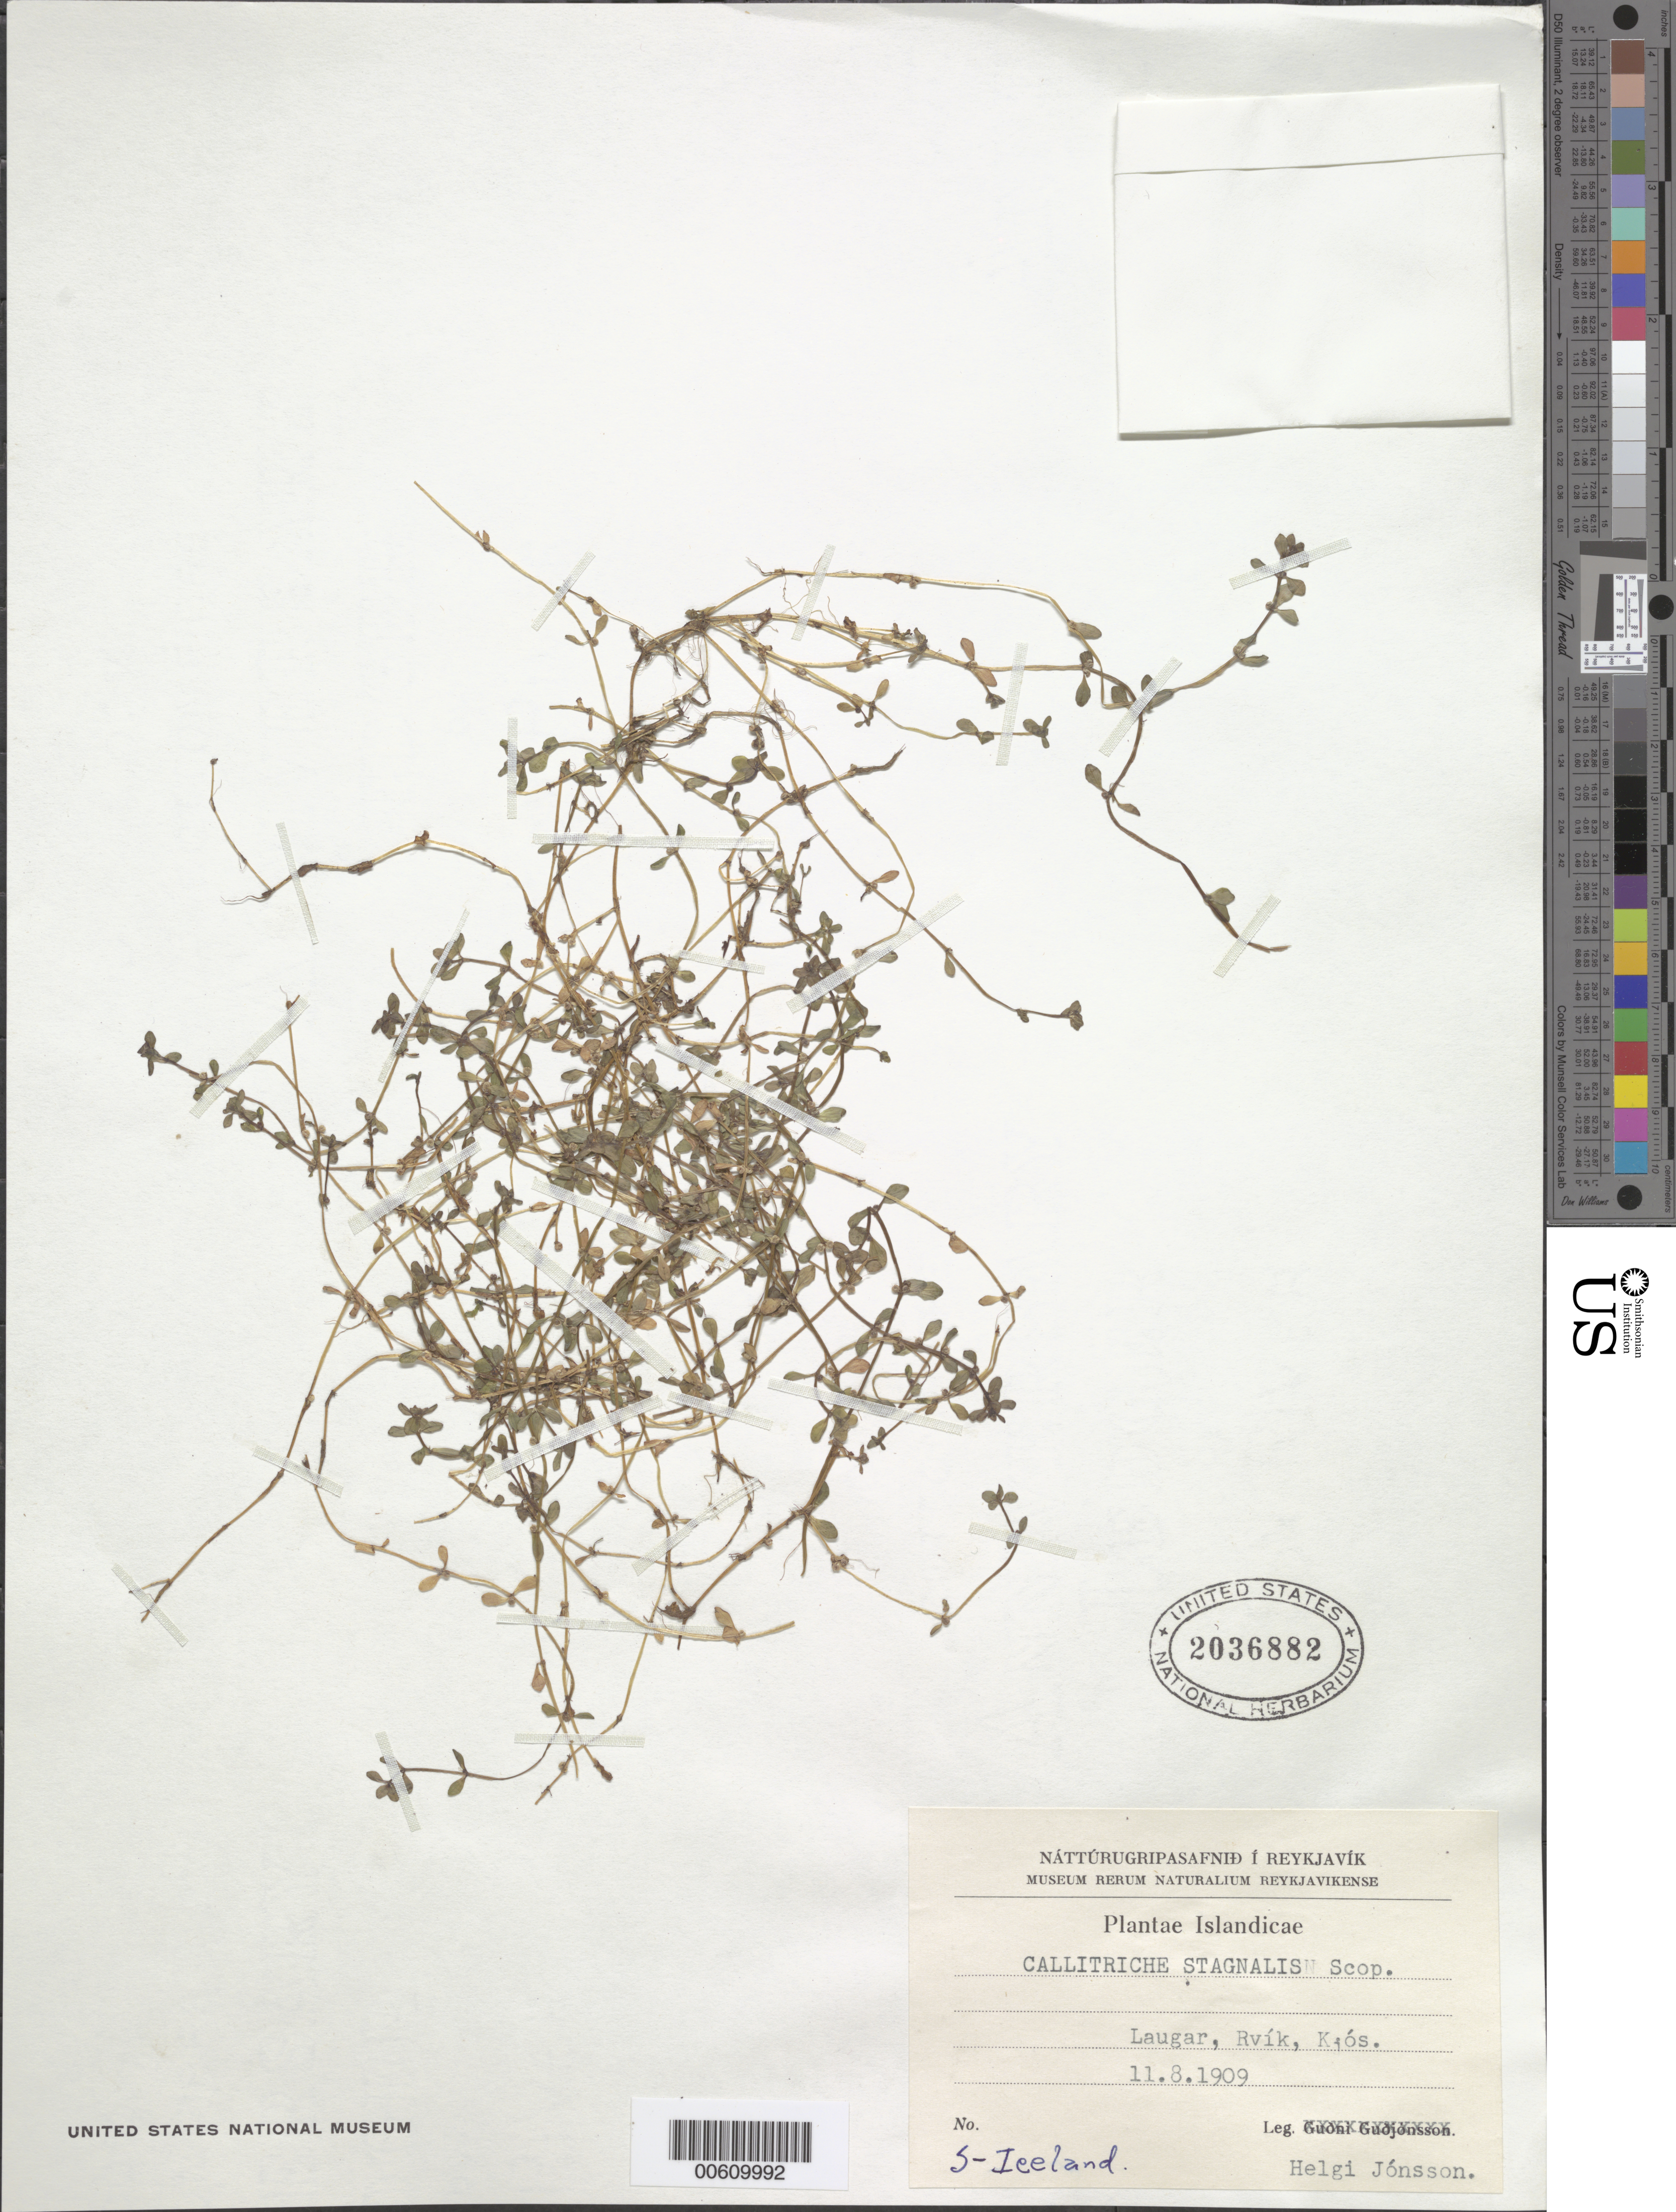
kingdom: Plantae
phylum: Tracheophyta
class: Magnoliopsida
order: Lamiales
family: Plantaginaceae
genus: Callitriche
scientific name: Callitriche marginata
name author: Torr.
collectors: H. Jónsson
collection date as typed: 11 Aug 1909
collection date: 1909-08-11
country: Iceland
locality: Laugar, Rvík, Kjós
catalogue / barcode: US 2036882